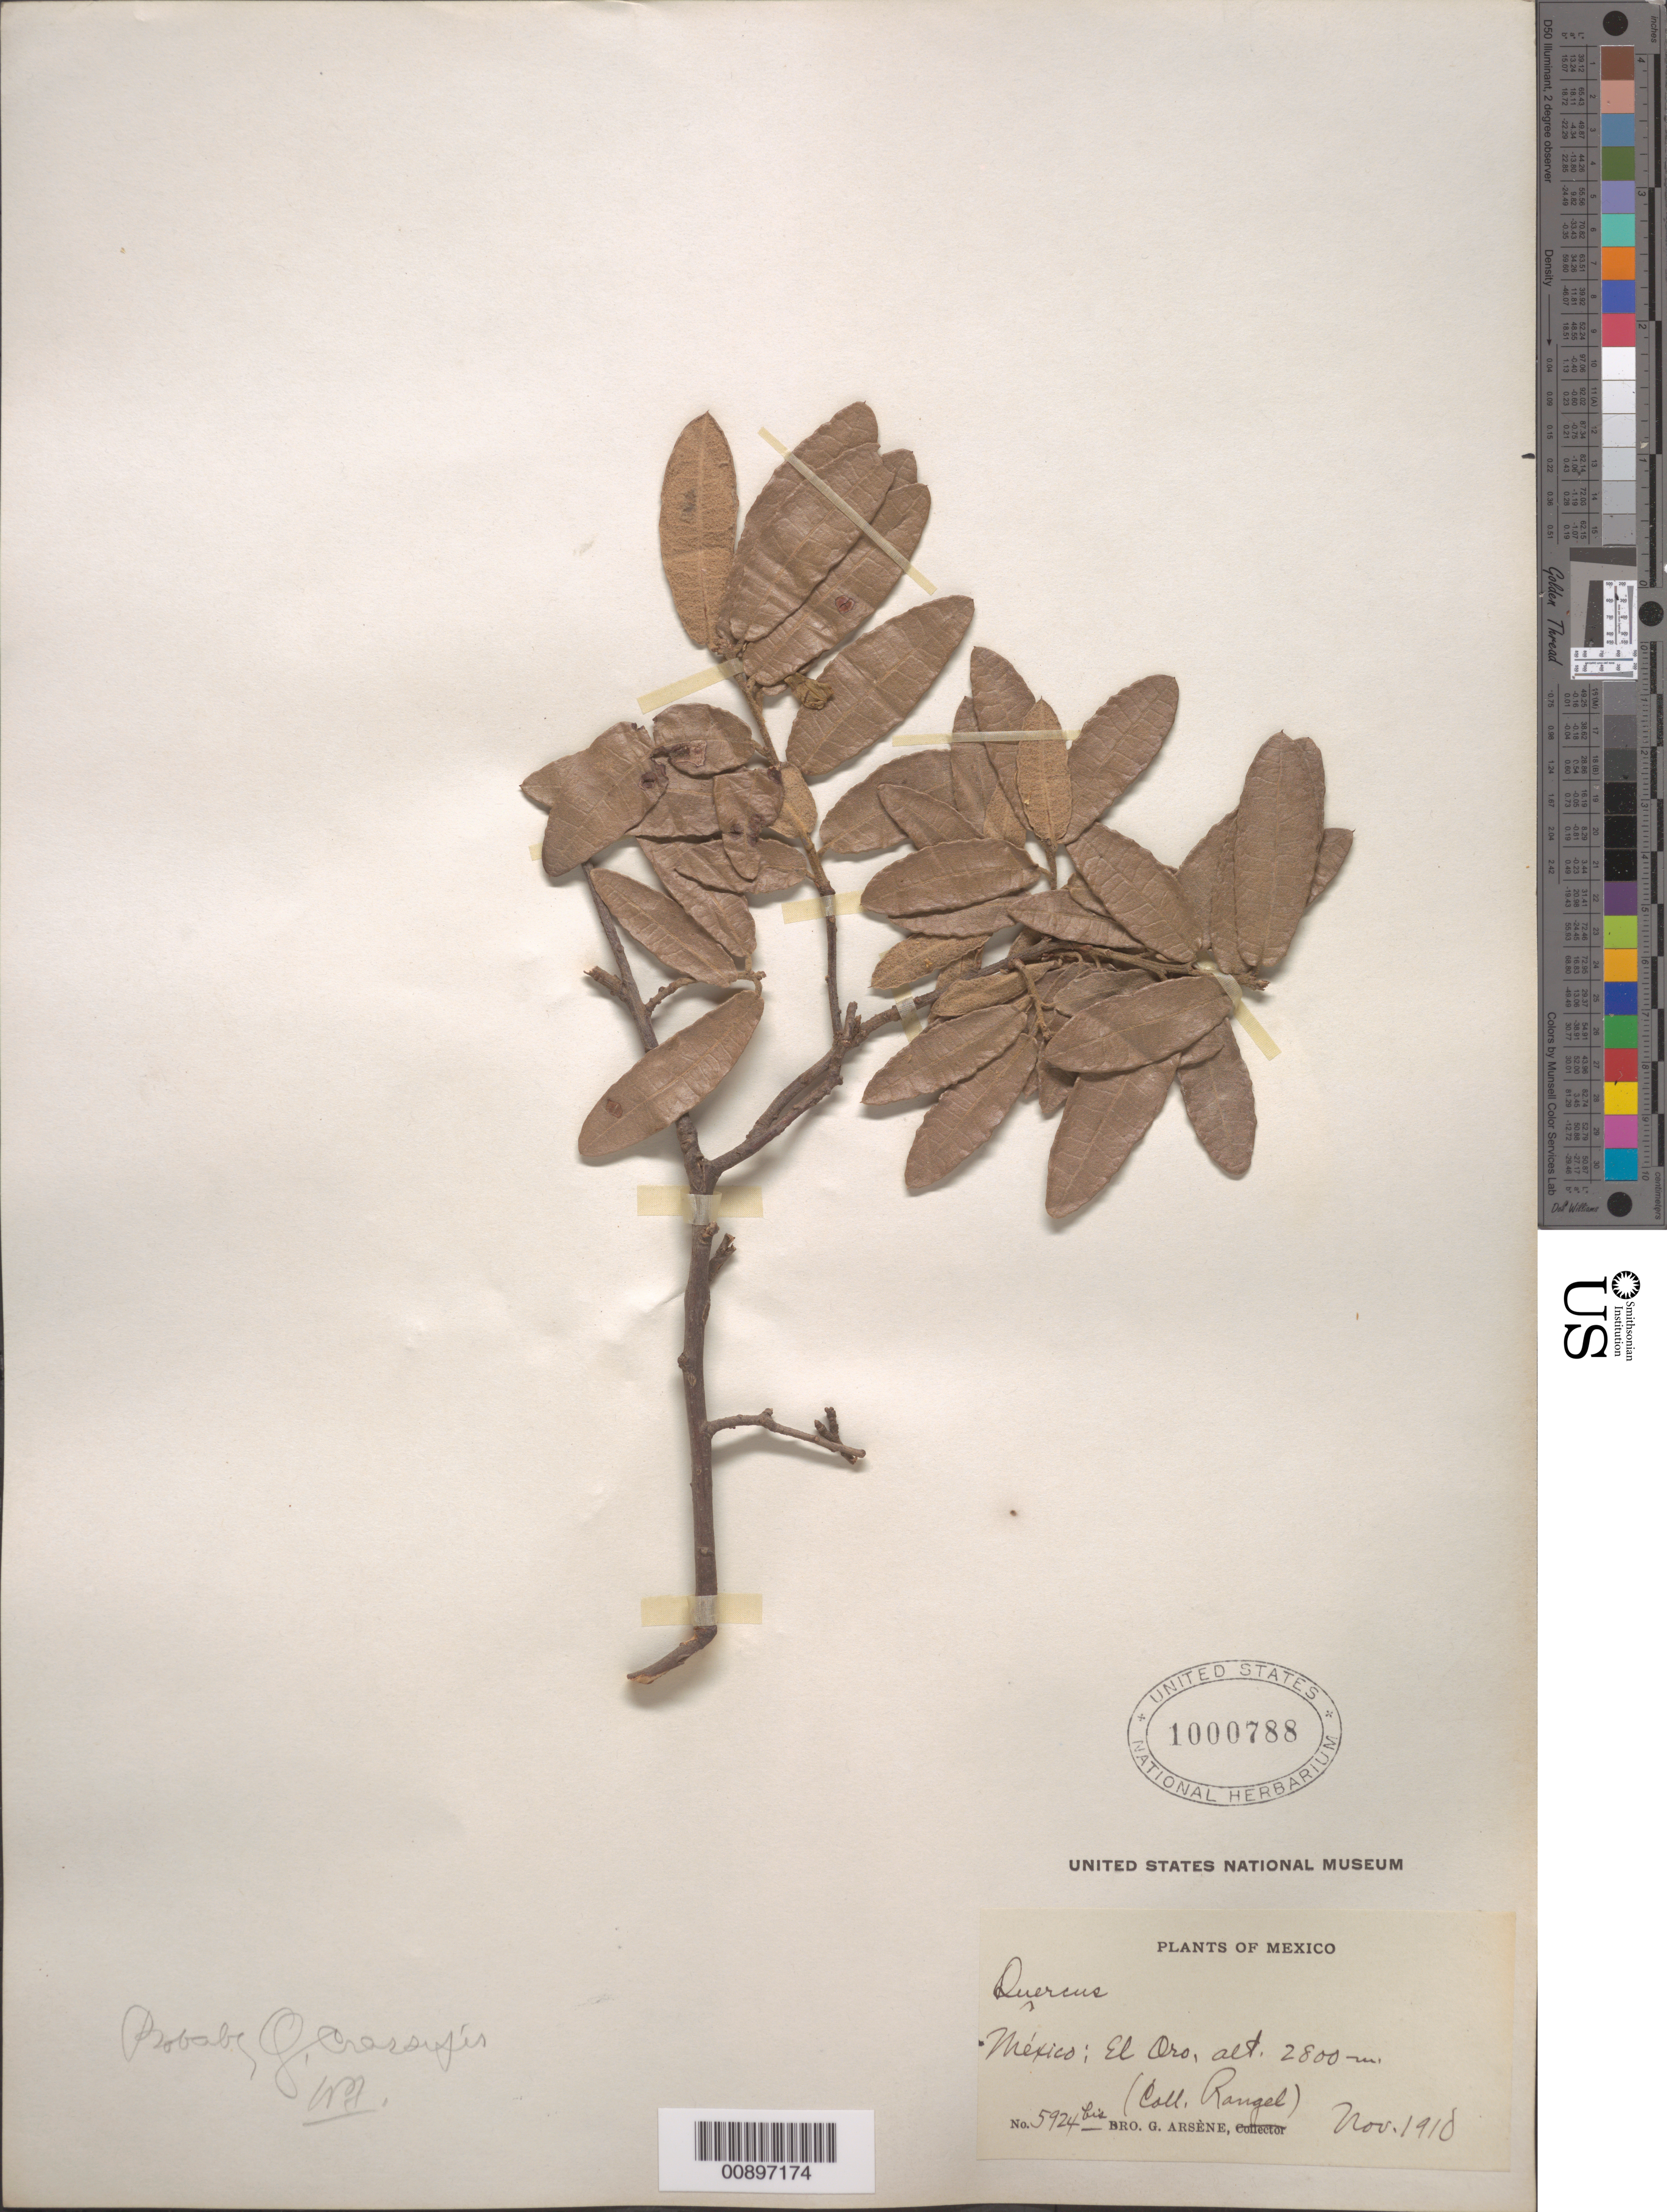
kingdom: Plantae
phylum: Tracheophyta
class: Magnoliopsida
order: Fagales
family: Fagaceae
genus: Quercus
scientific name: Quercus crassipes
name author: Humb. & Bonpl.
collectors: Bro. G. Arsène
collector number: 5924 bis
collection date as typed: Nov 1910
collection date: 1910-11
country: Mexico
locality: México: El Oro.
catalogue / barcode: US 1000788